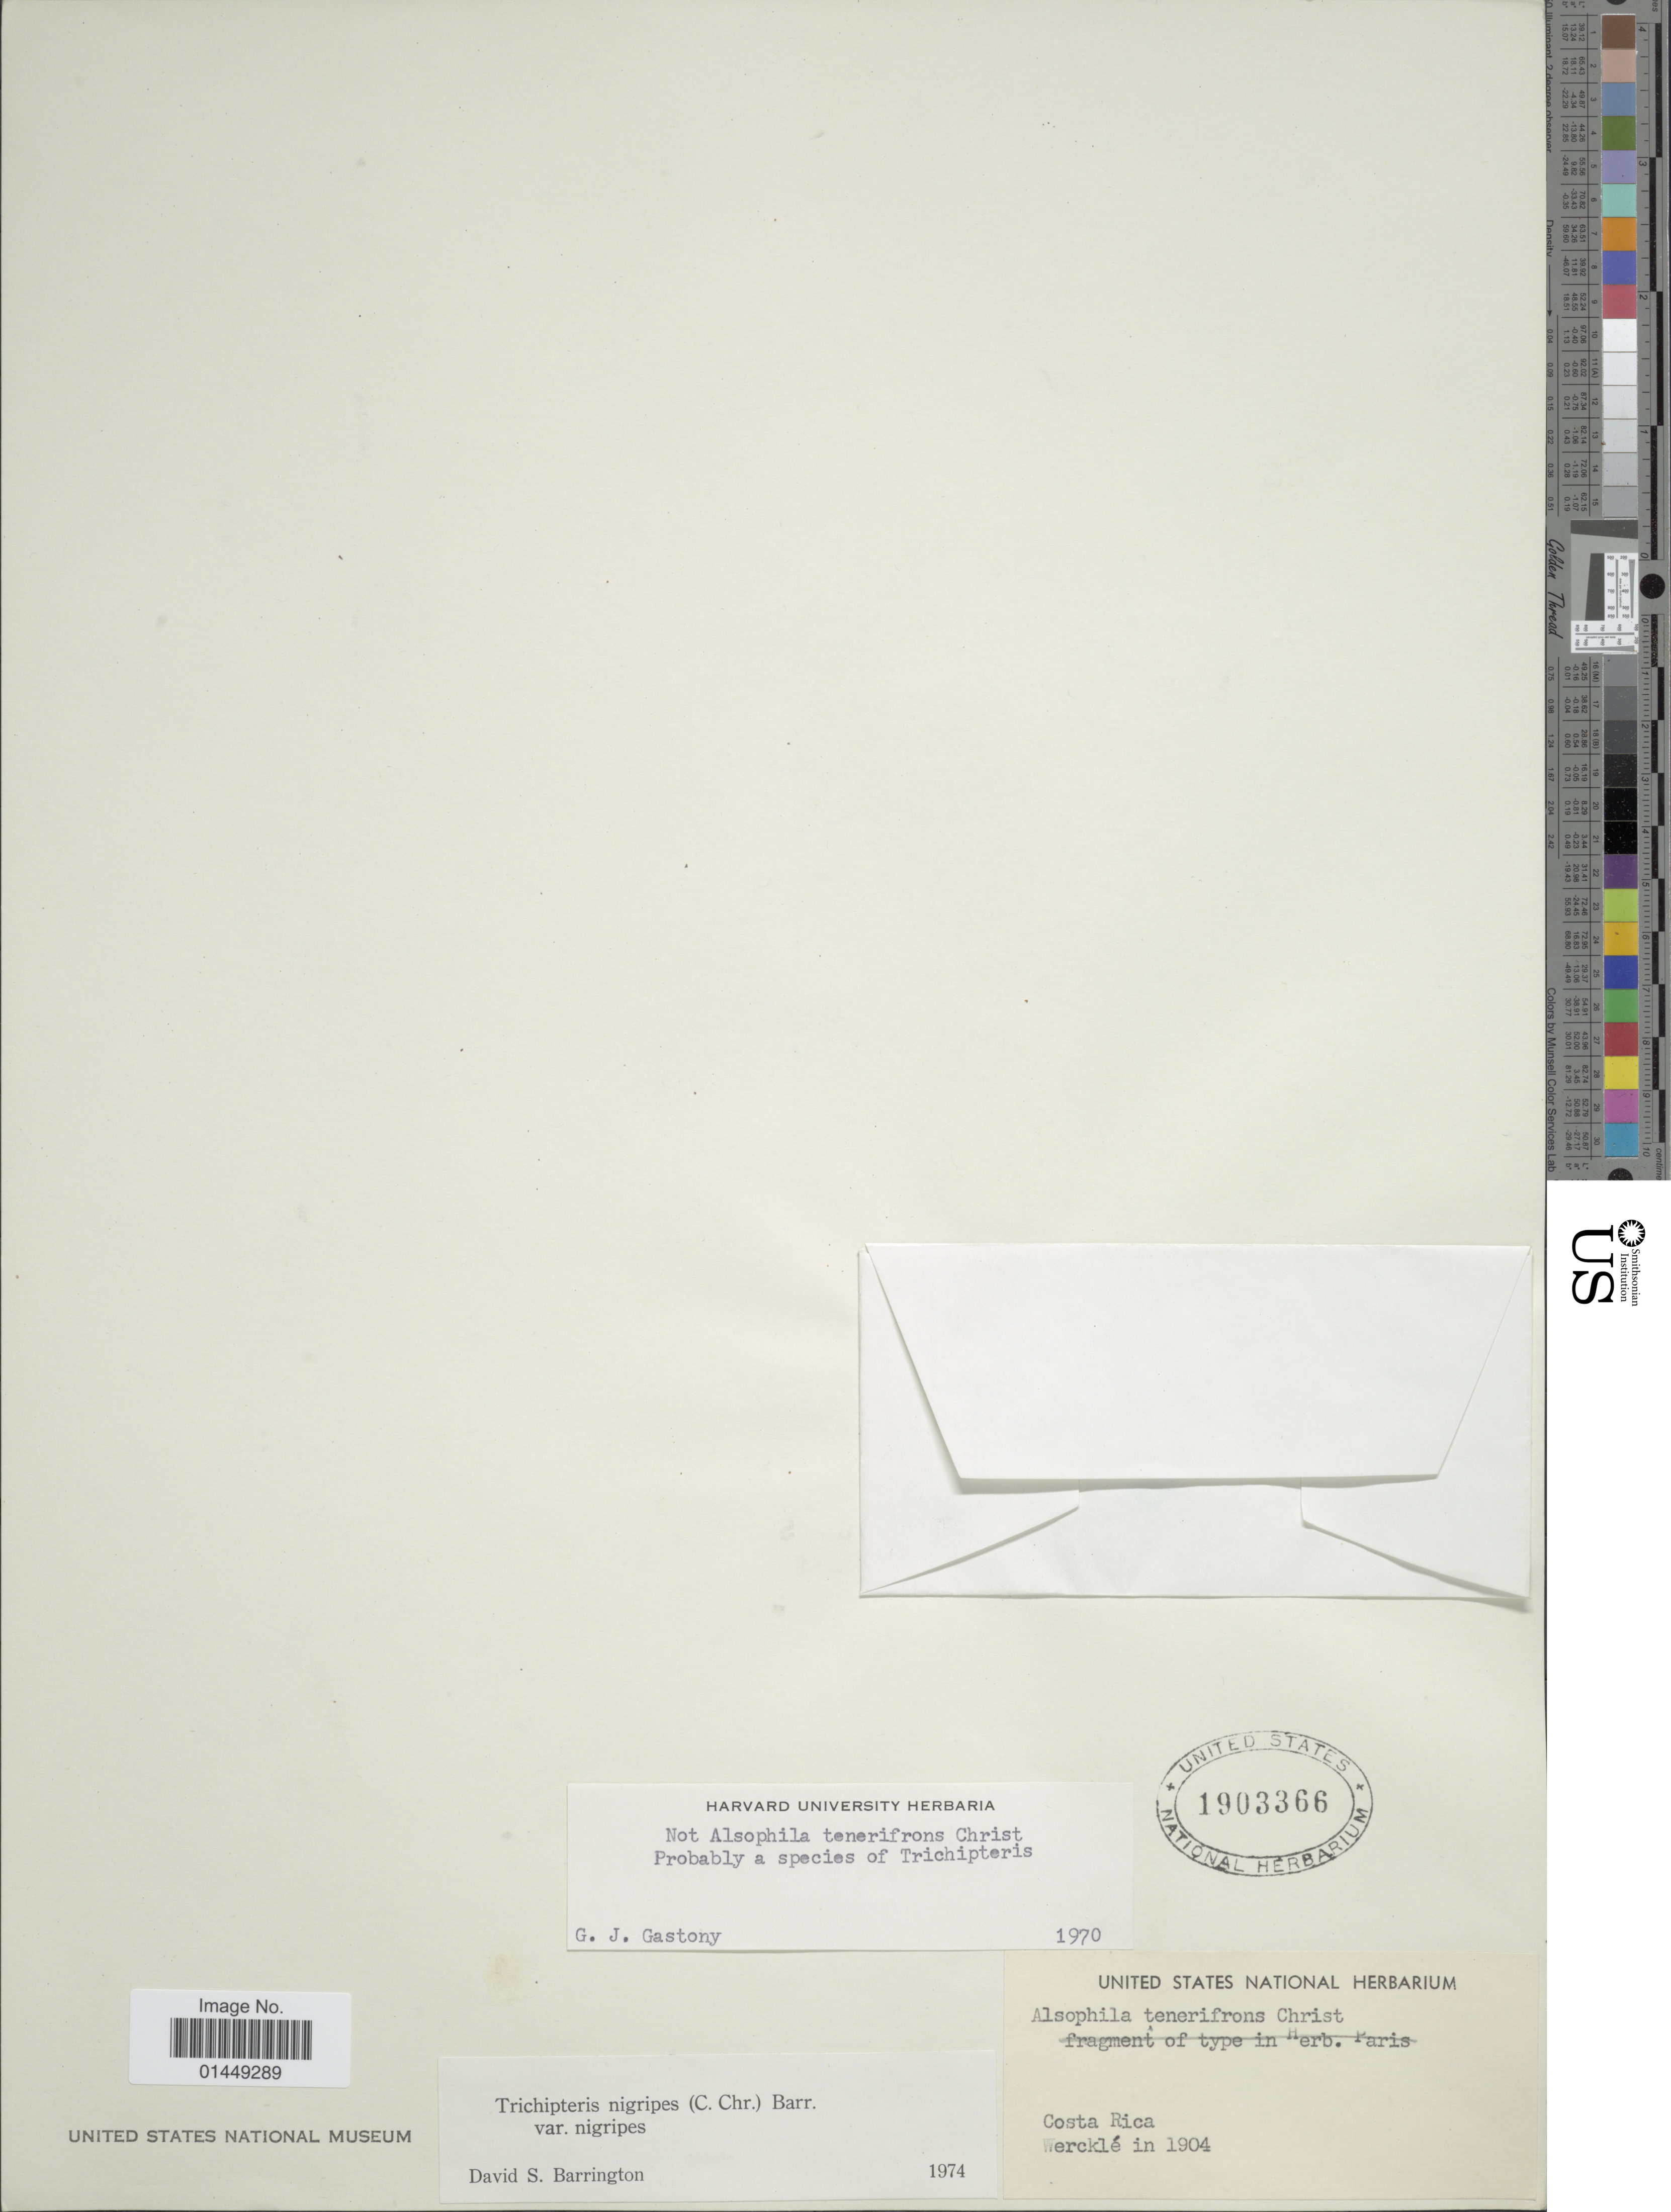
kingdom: Plantae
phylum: Tracheophyta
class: Polypodiopsida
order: Cyatheales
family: Cyatheaceae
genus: Cyathea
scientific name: Cyathea nigripes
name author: (C. Chr.) Domin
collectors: C. C Wercklé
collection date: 1904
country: Costa Rica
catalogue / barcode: US 1903366